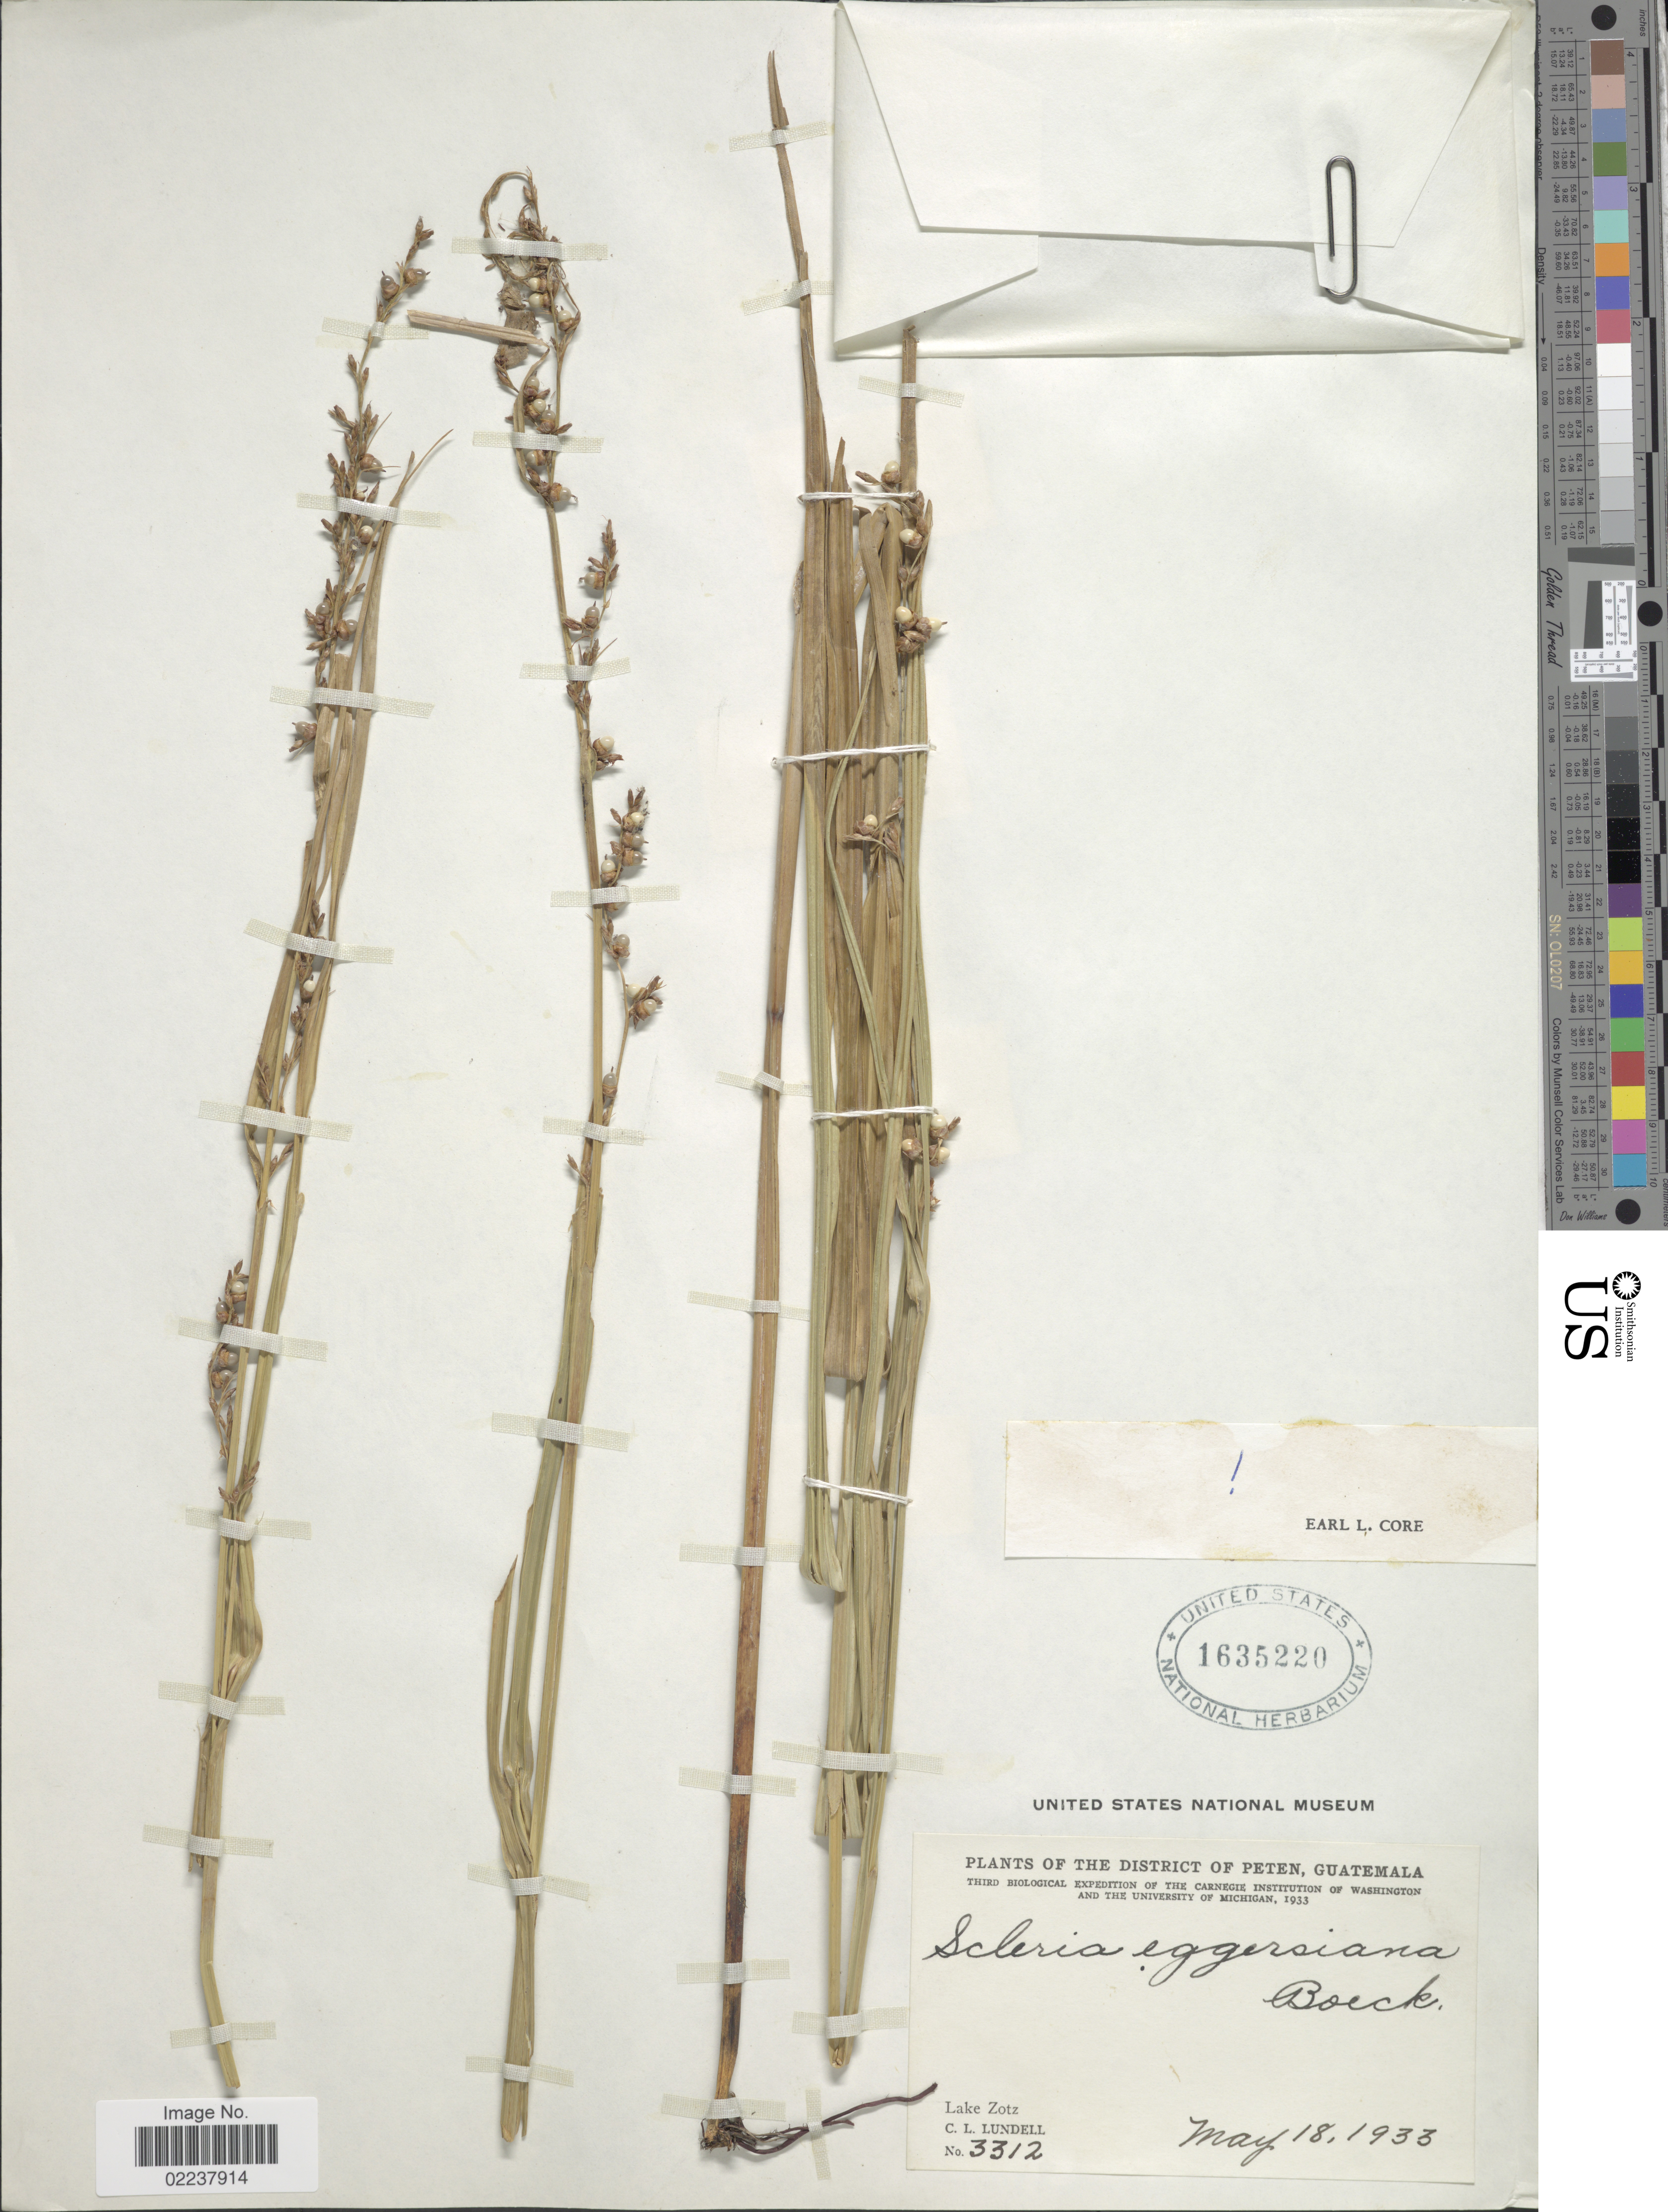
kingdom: Plantae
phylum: Tracheophyta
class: Liliopsida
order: Poales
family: Cyperaceae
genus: Scleria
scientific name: Scleria eggersiana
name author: Boeckeler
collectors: C. L. Lundell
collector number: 3312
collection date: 1933-05-18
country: Guatemala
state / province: El Petén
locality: District of Peten, Lake Zotz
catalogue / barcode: US 1635220